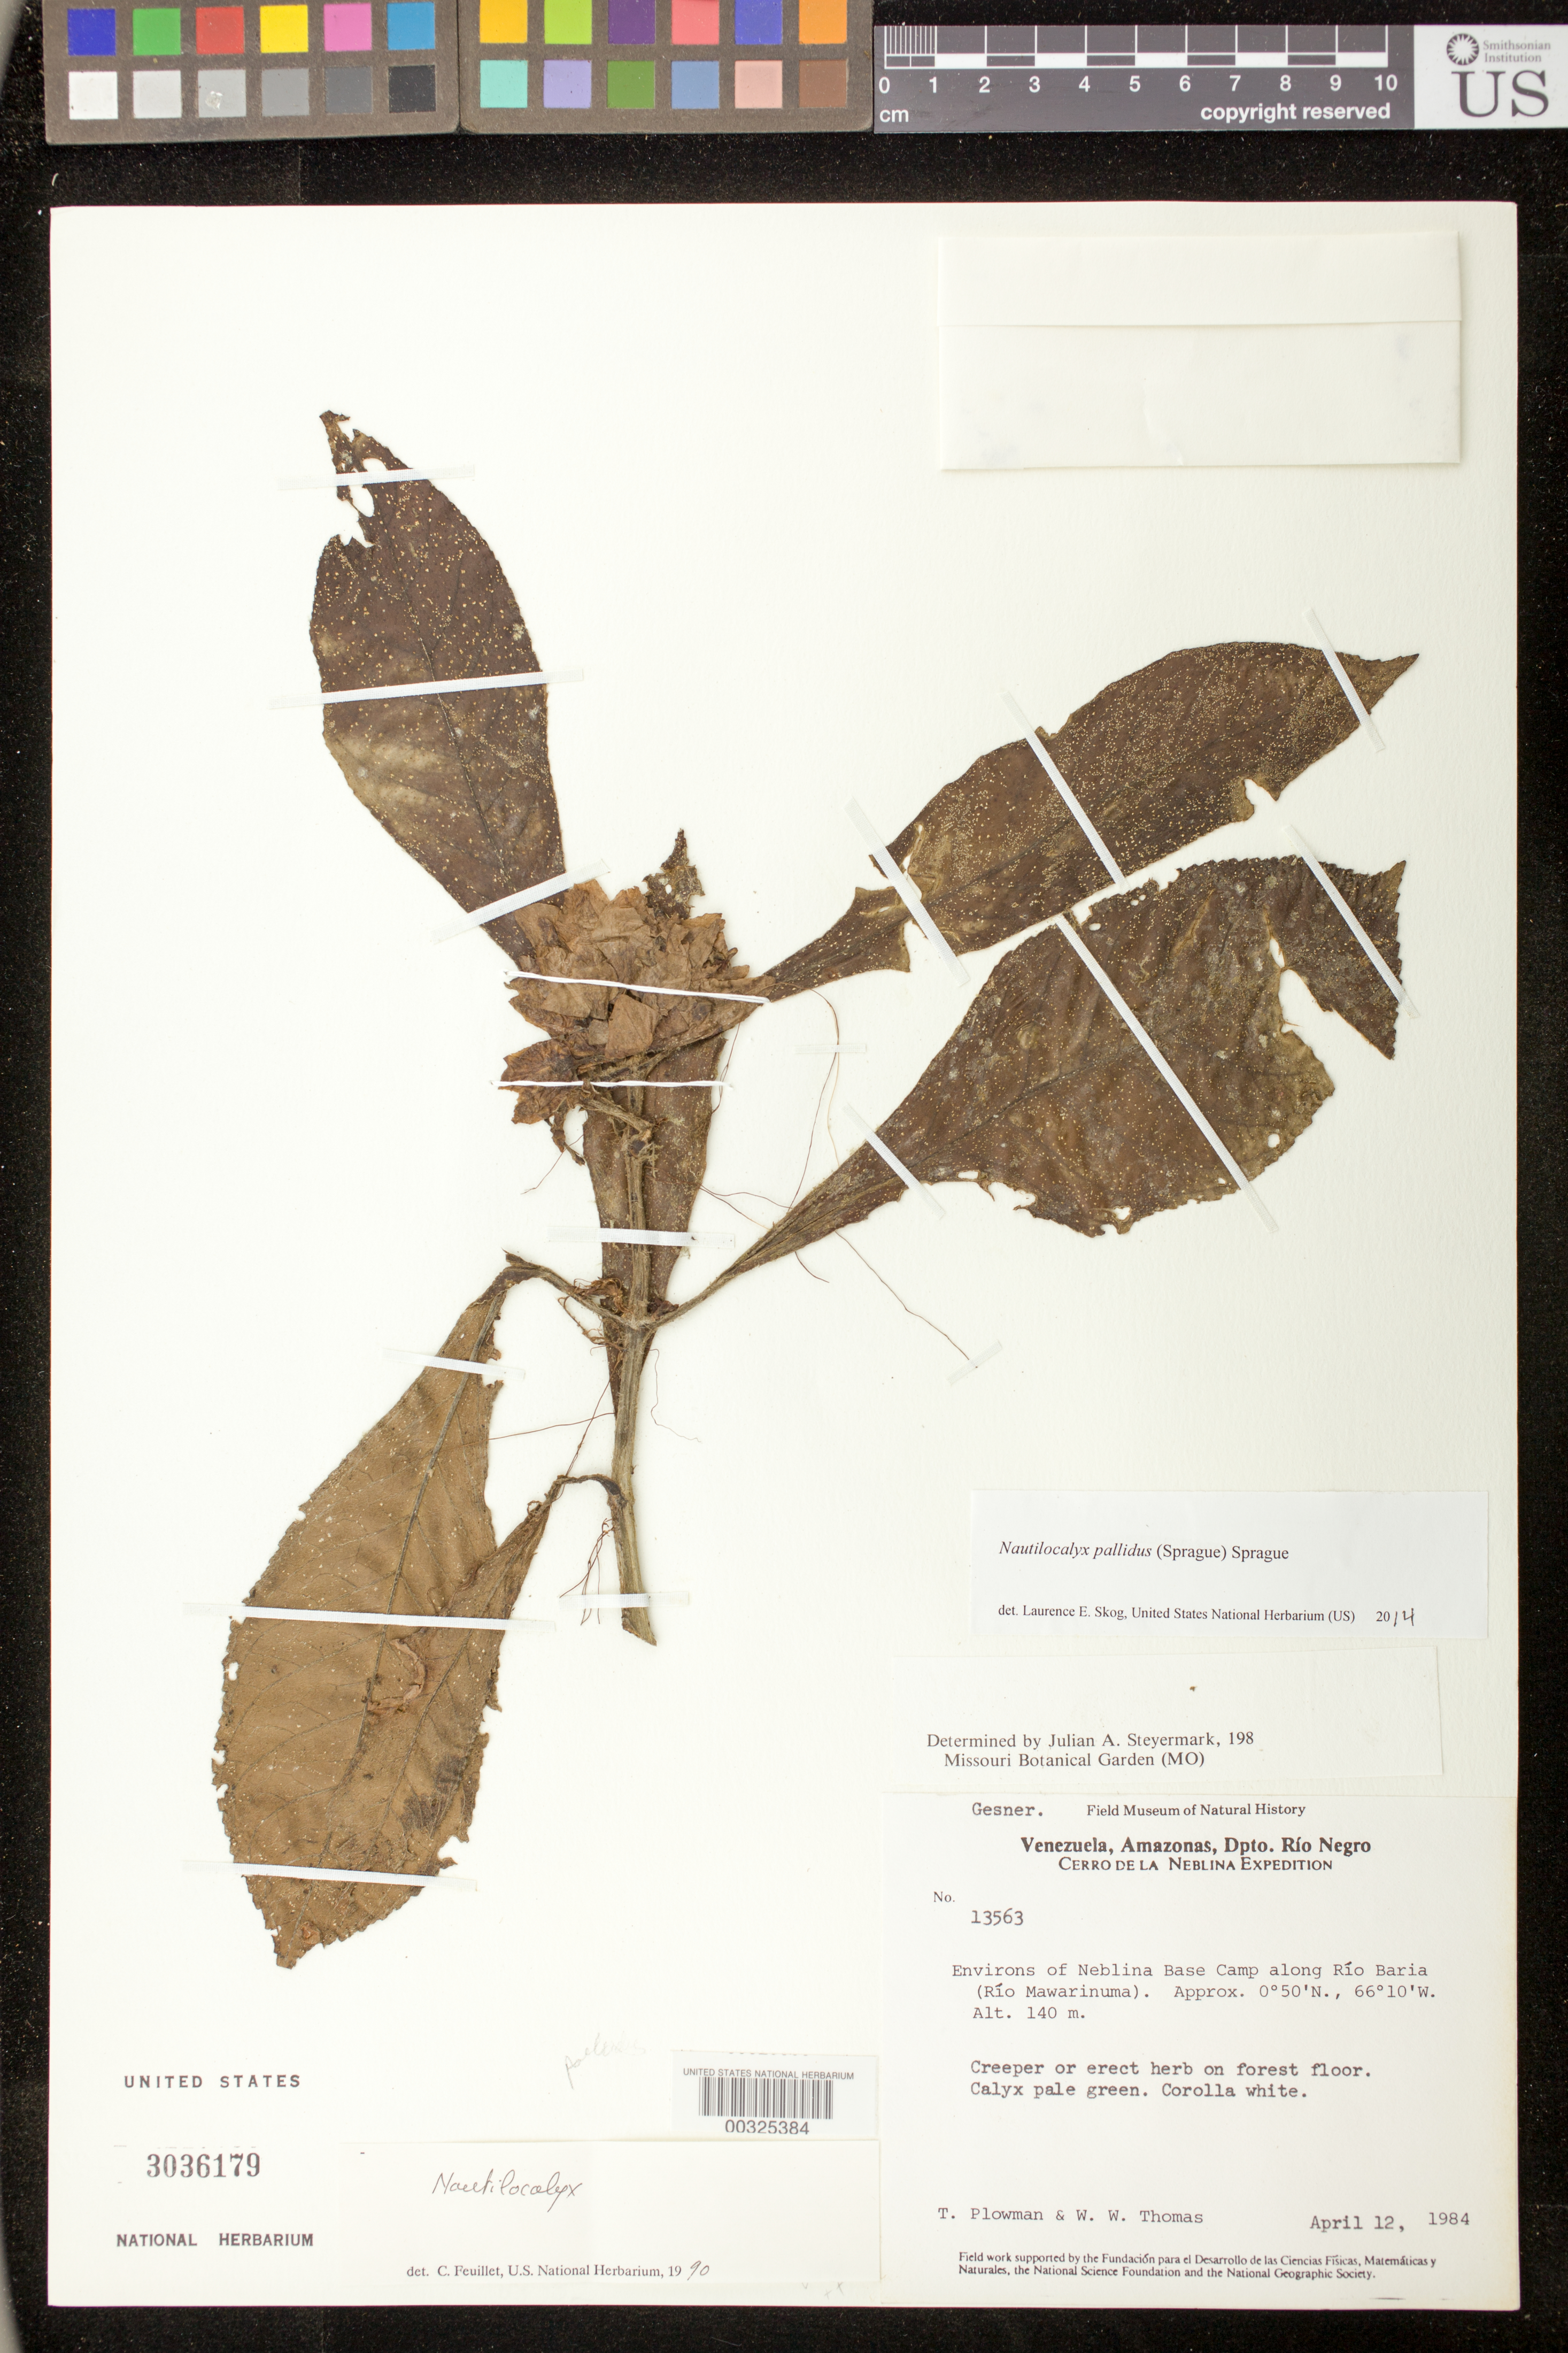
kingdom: Plantae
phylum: Tracheophyta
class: Magnoliopsida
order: Lamiales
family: Gesneriaceae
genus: Nautilocalyx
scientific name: Nautilocalyx pallidus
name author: (Sprague) C. Sprague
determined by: Skog, Laurence E.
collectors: T. Plowman & W. W. Thomas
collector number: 13563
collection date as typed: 12 Apr 1984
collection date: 1984-04-12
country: Venezuela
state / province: Amazonas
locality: Rio Negro Dept., Cerro de la Neblina Expedition, environs of Neblina base camp along Rio Baria (Rio Mawarinuma)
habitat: In forest floor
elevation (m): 140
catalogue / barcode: US 3036179